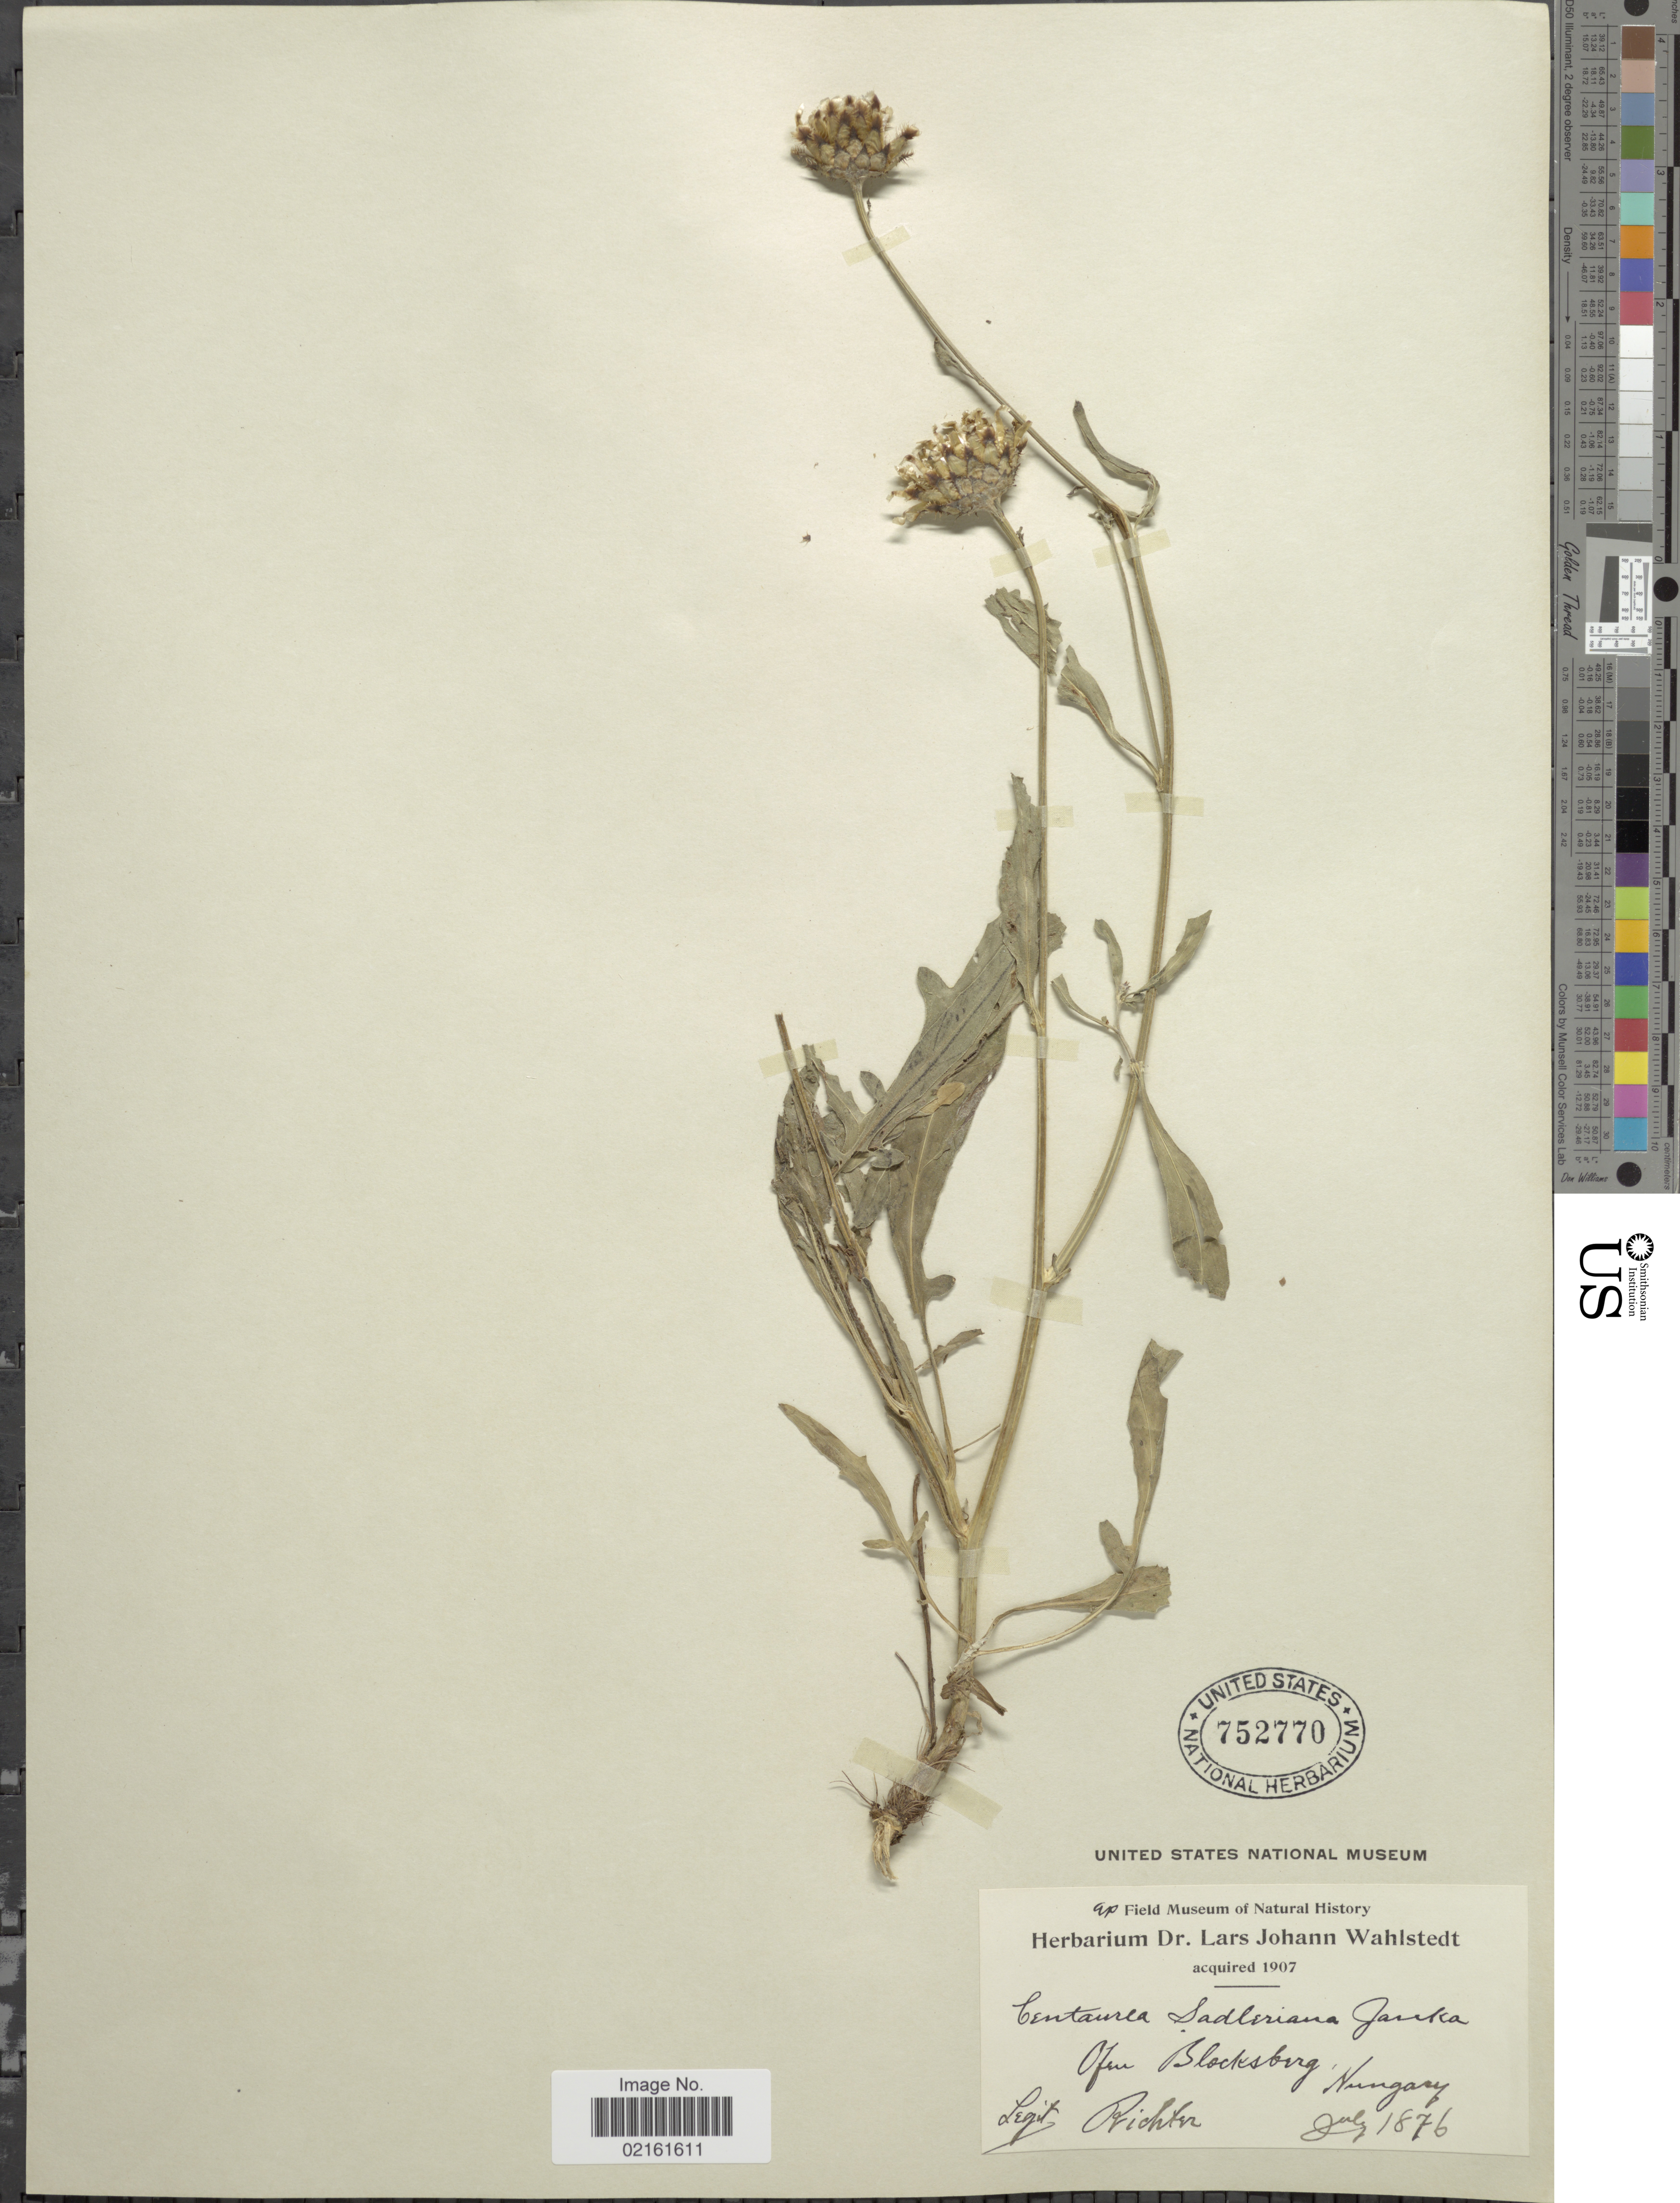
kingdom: Plantae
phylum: Tracheophyta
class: Magnoliopsida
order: Asterales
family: Asteraceae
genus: Centaurea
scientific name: Centaurea scabiosa subsp. sadleriana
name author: (Janka) Asch. & Graebn.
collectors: -- Richter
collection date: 1876-07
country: Hungary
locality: Ofen Blocksberg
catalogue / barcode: US 752770